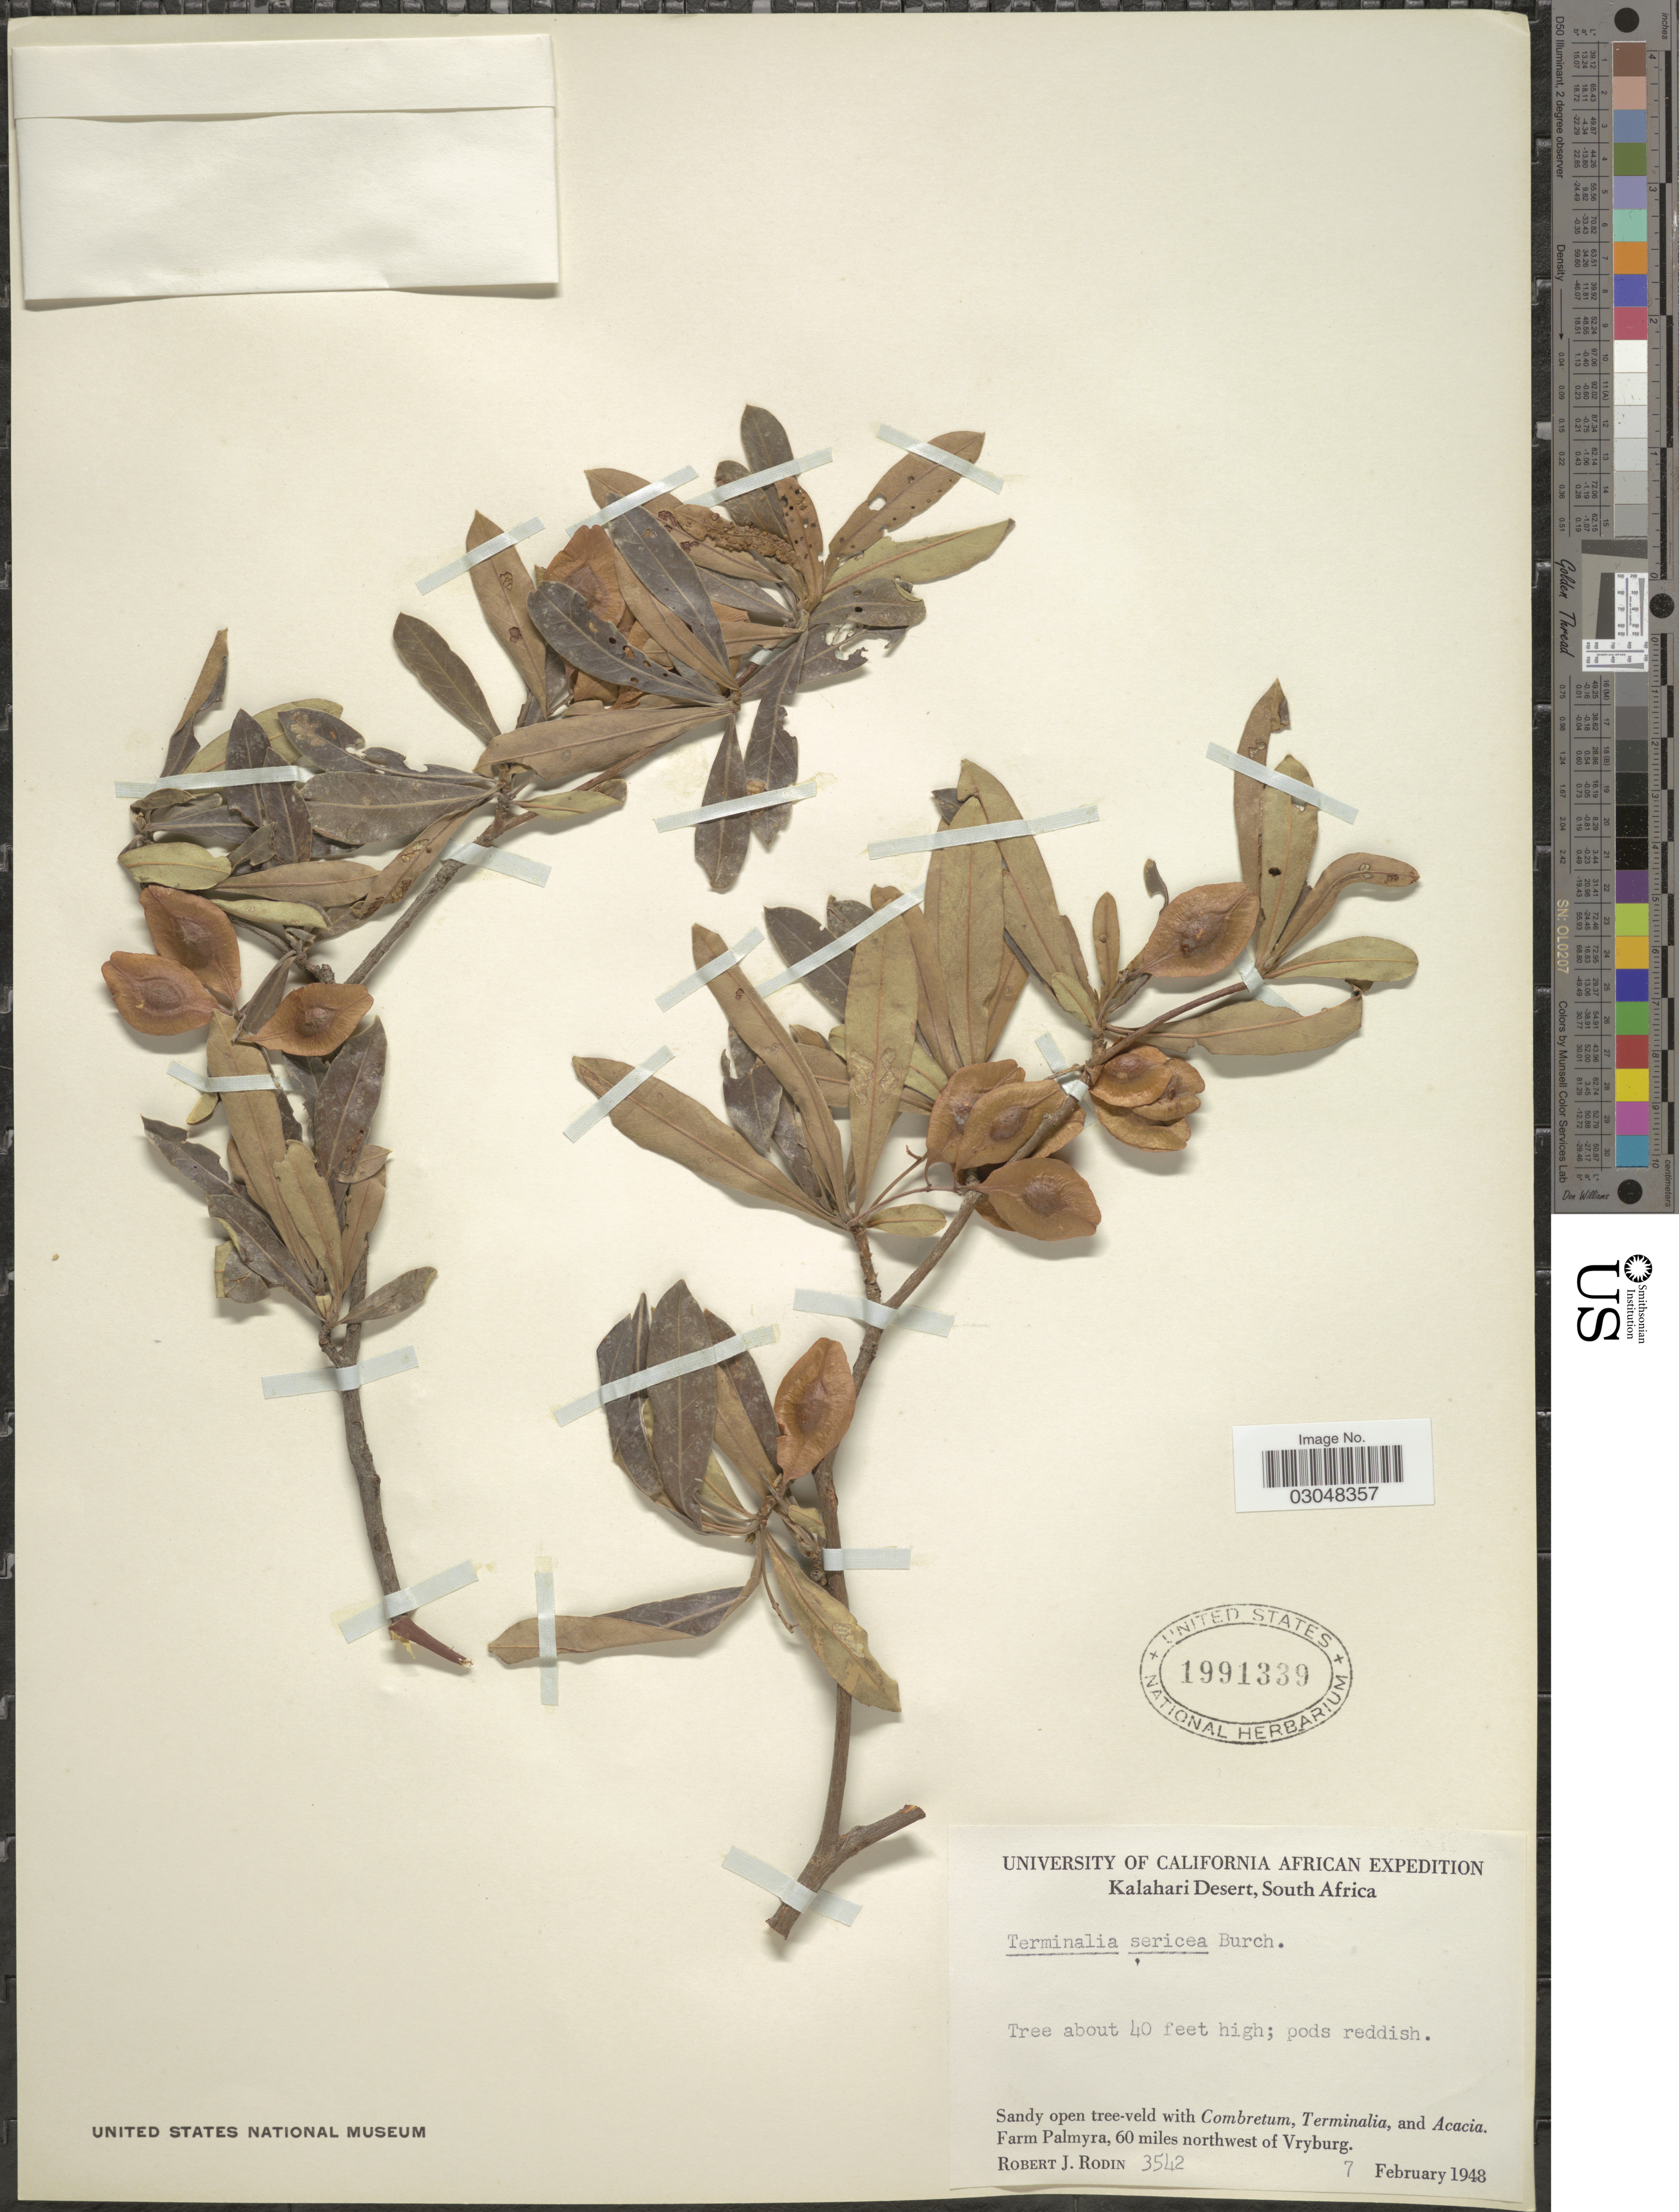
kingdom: Plantae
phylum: Tracheophyta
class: Magnoliopsida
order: Myrtales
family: Combretaceae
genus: Terminalia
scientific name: Terminalia sericea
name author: D.G. Burch ex DC.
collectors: R. J. Rodin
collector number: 3542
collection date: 1948-02-07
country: South Africa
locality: Kalahari Desert. Farm Palmyra, 60 miles northwest of Vryburg.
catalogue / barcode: US 1991339